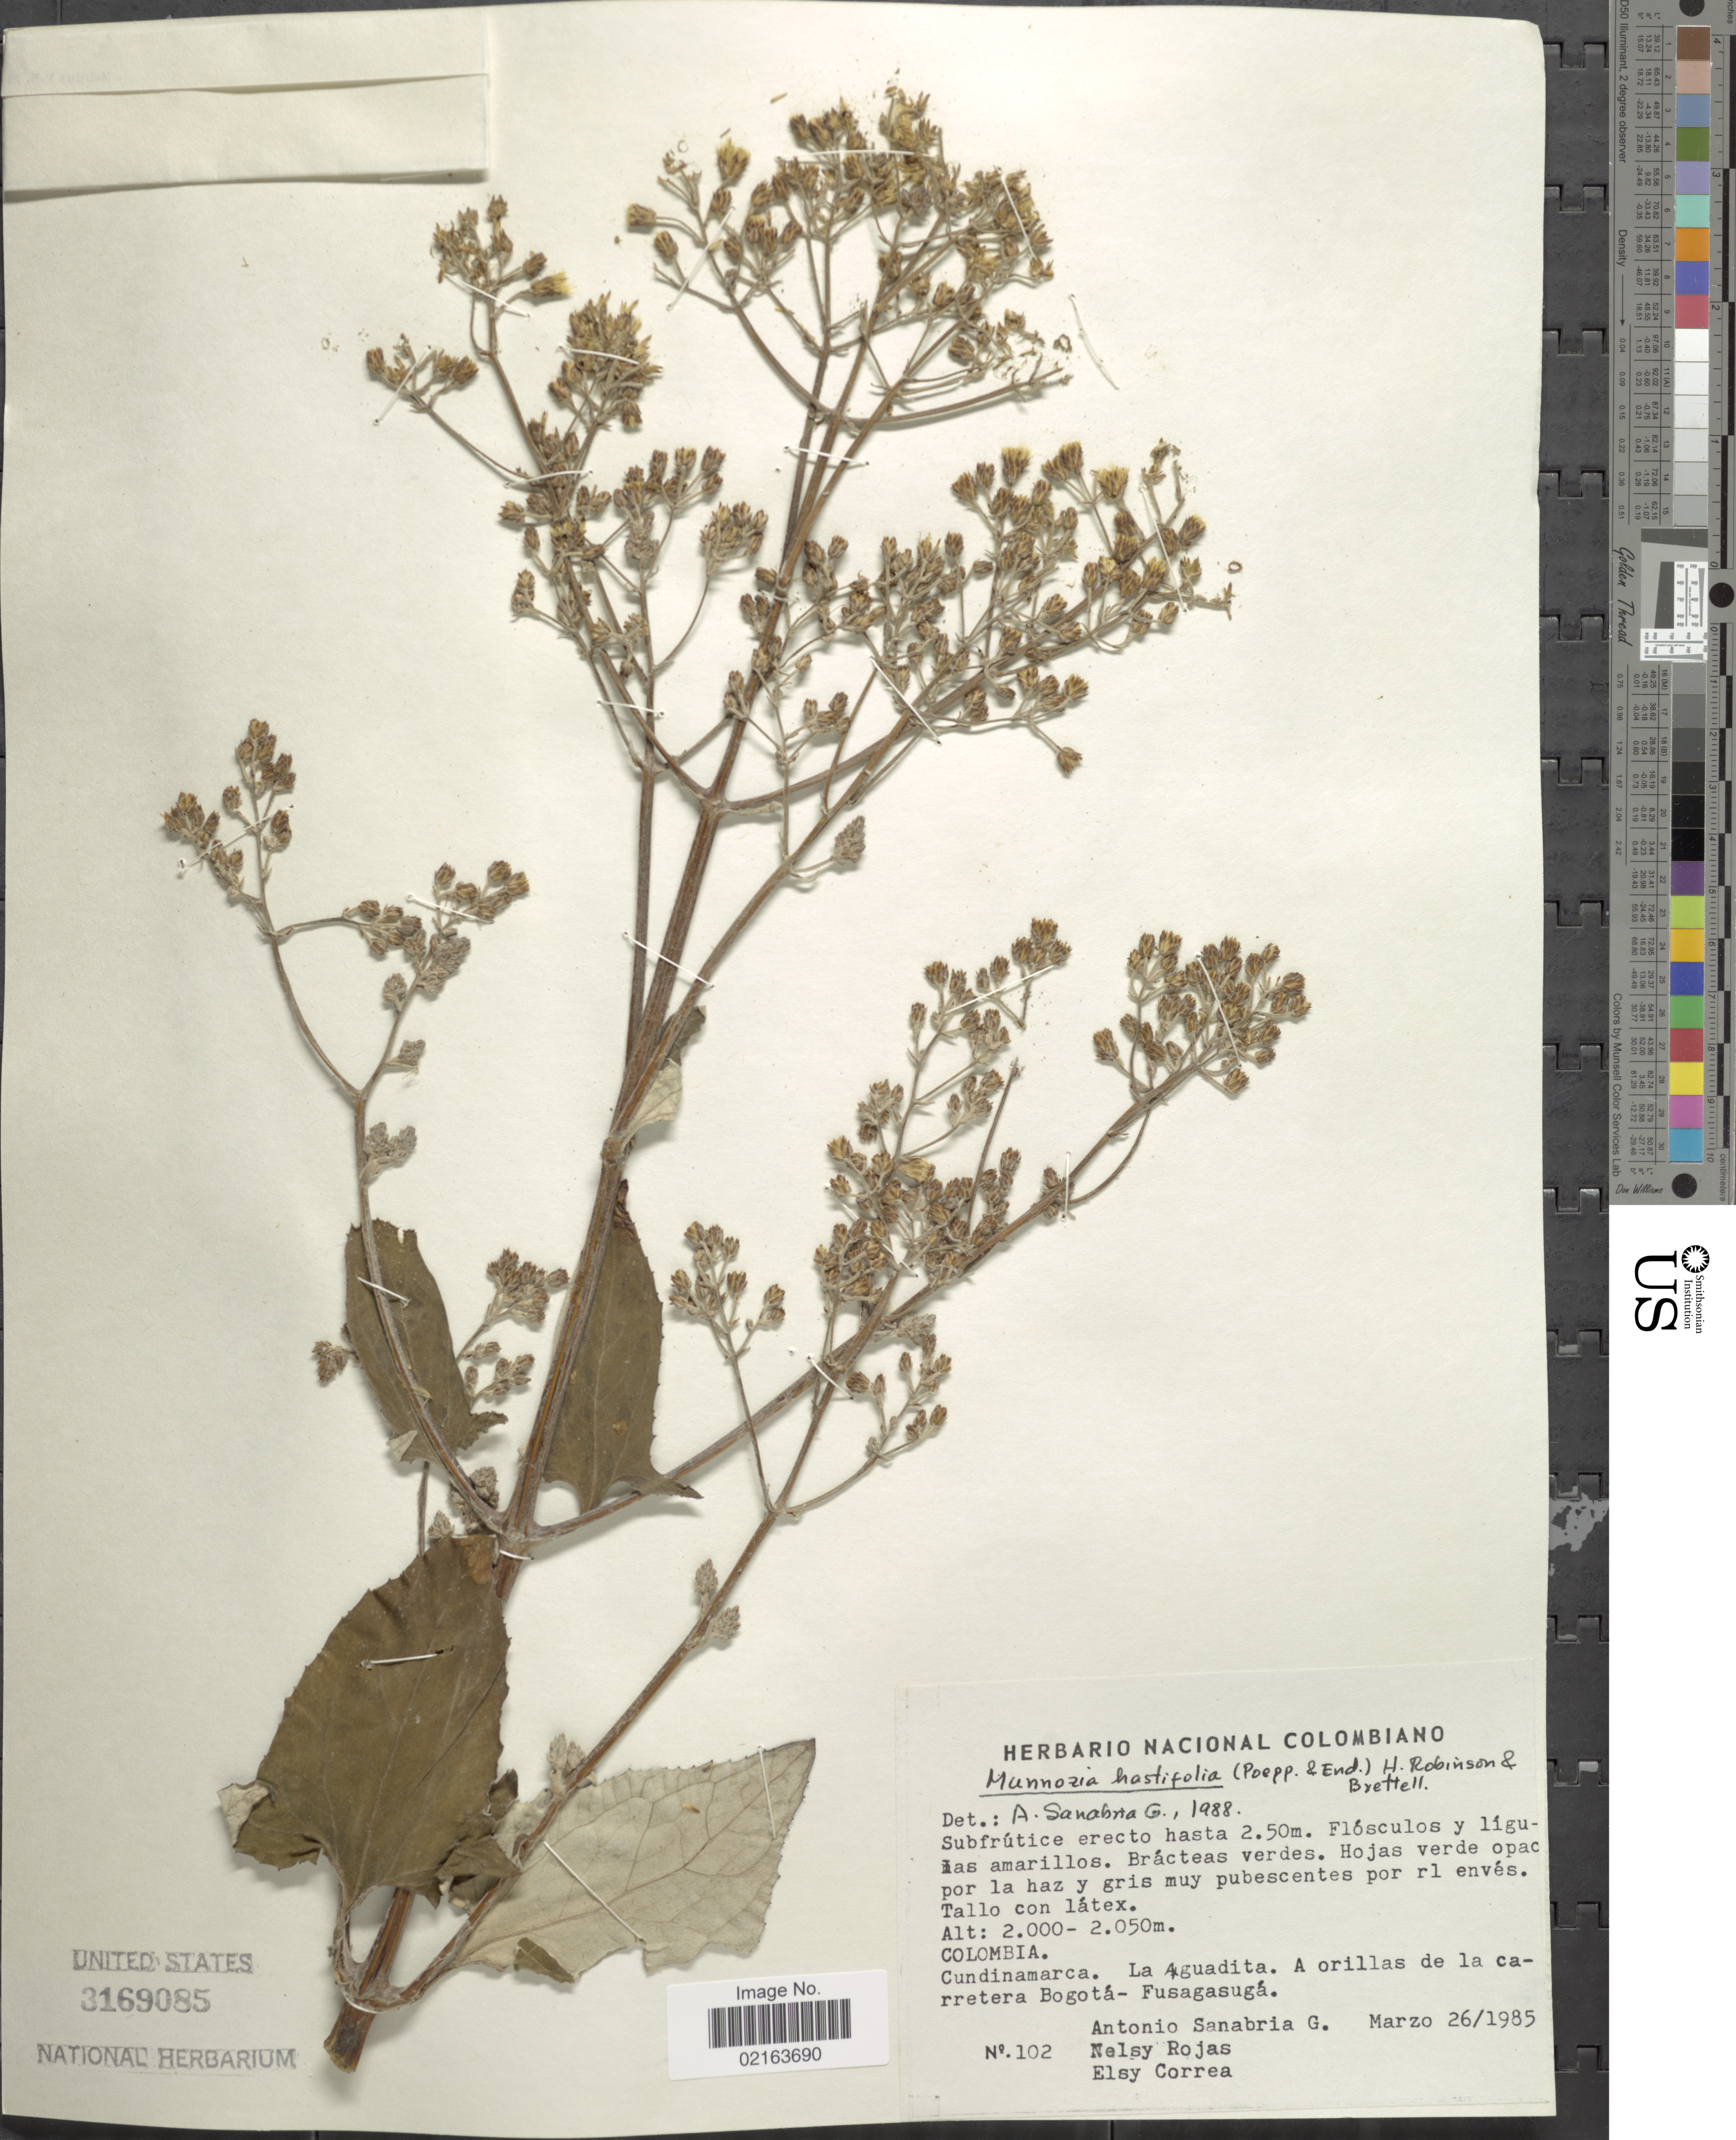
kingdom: Plantae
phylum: Tracheophyta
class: Magnoliopsida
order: Asterales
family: Asteraceae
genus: Munnozia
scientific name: Munnozia hastifolia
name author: (Poepp.) H. Rob. & Brettell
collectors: A. Sanabria G., N. Rojas & E. Correa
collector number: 102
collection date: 1985-03-26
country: Colombia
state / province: Cundinamarca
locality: Cundinamarca, La Aguadita, A orillas de la carretera Bogota-Fusagasuga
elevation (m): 2000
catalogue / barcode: US 3169085